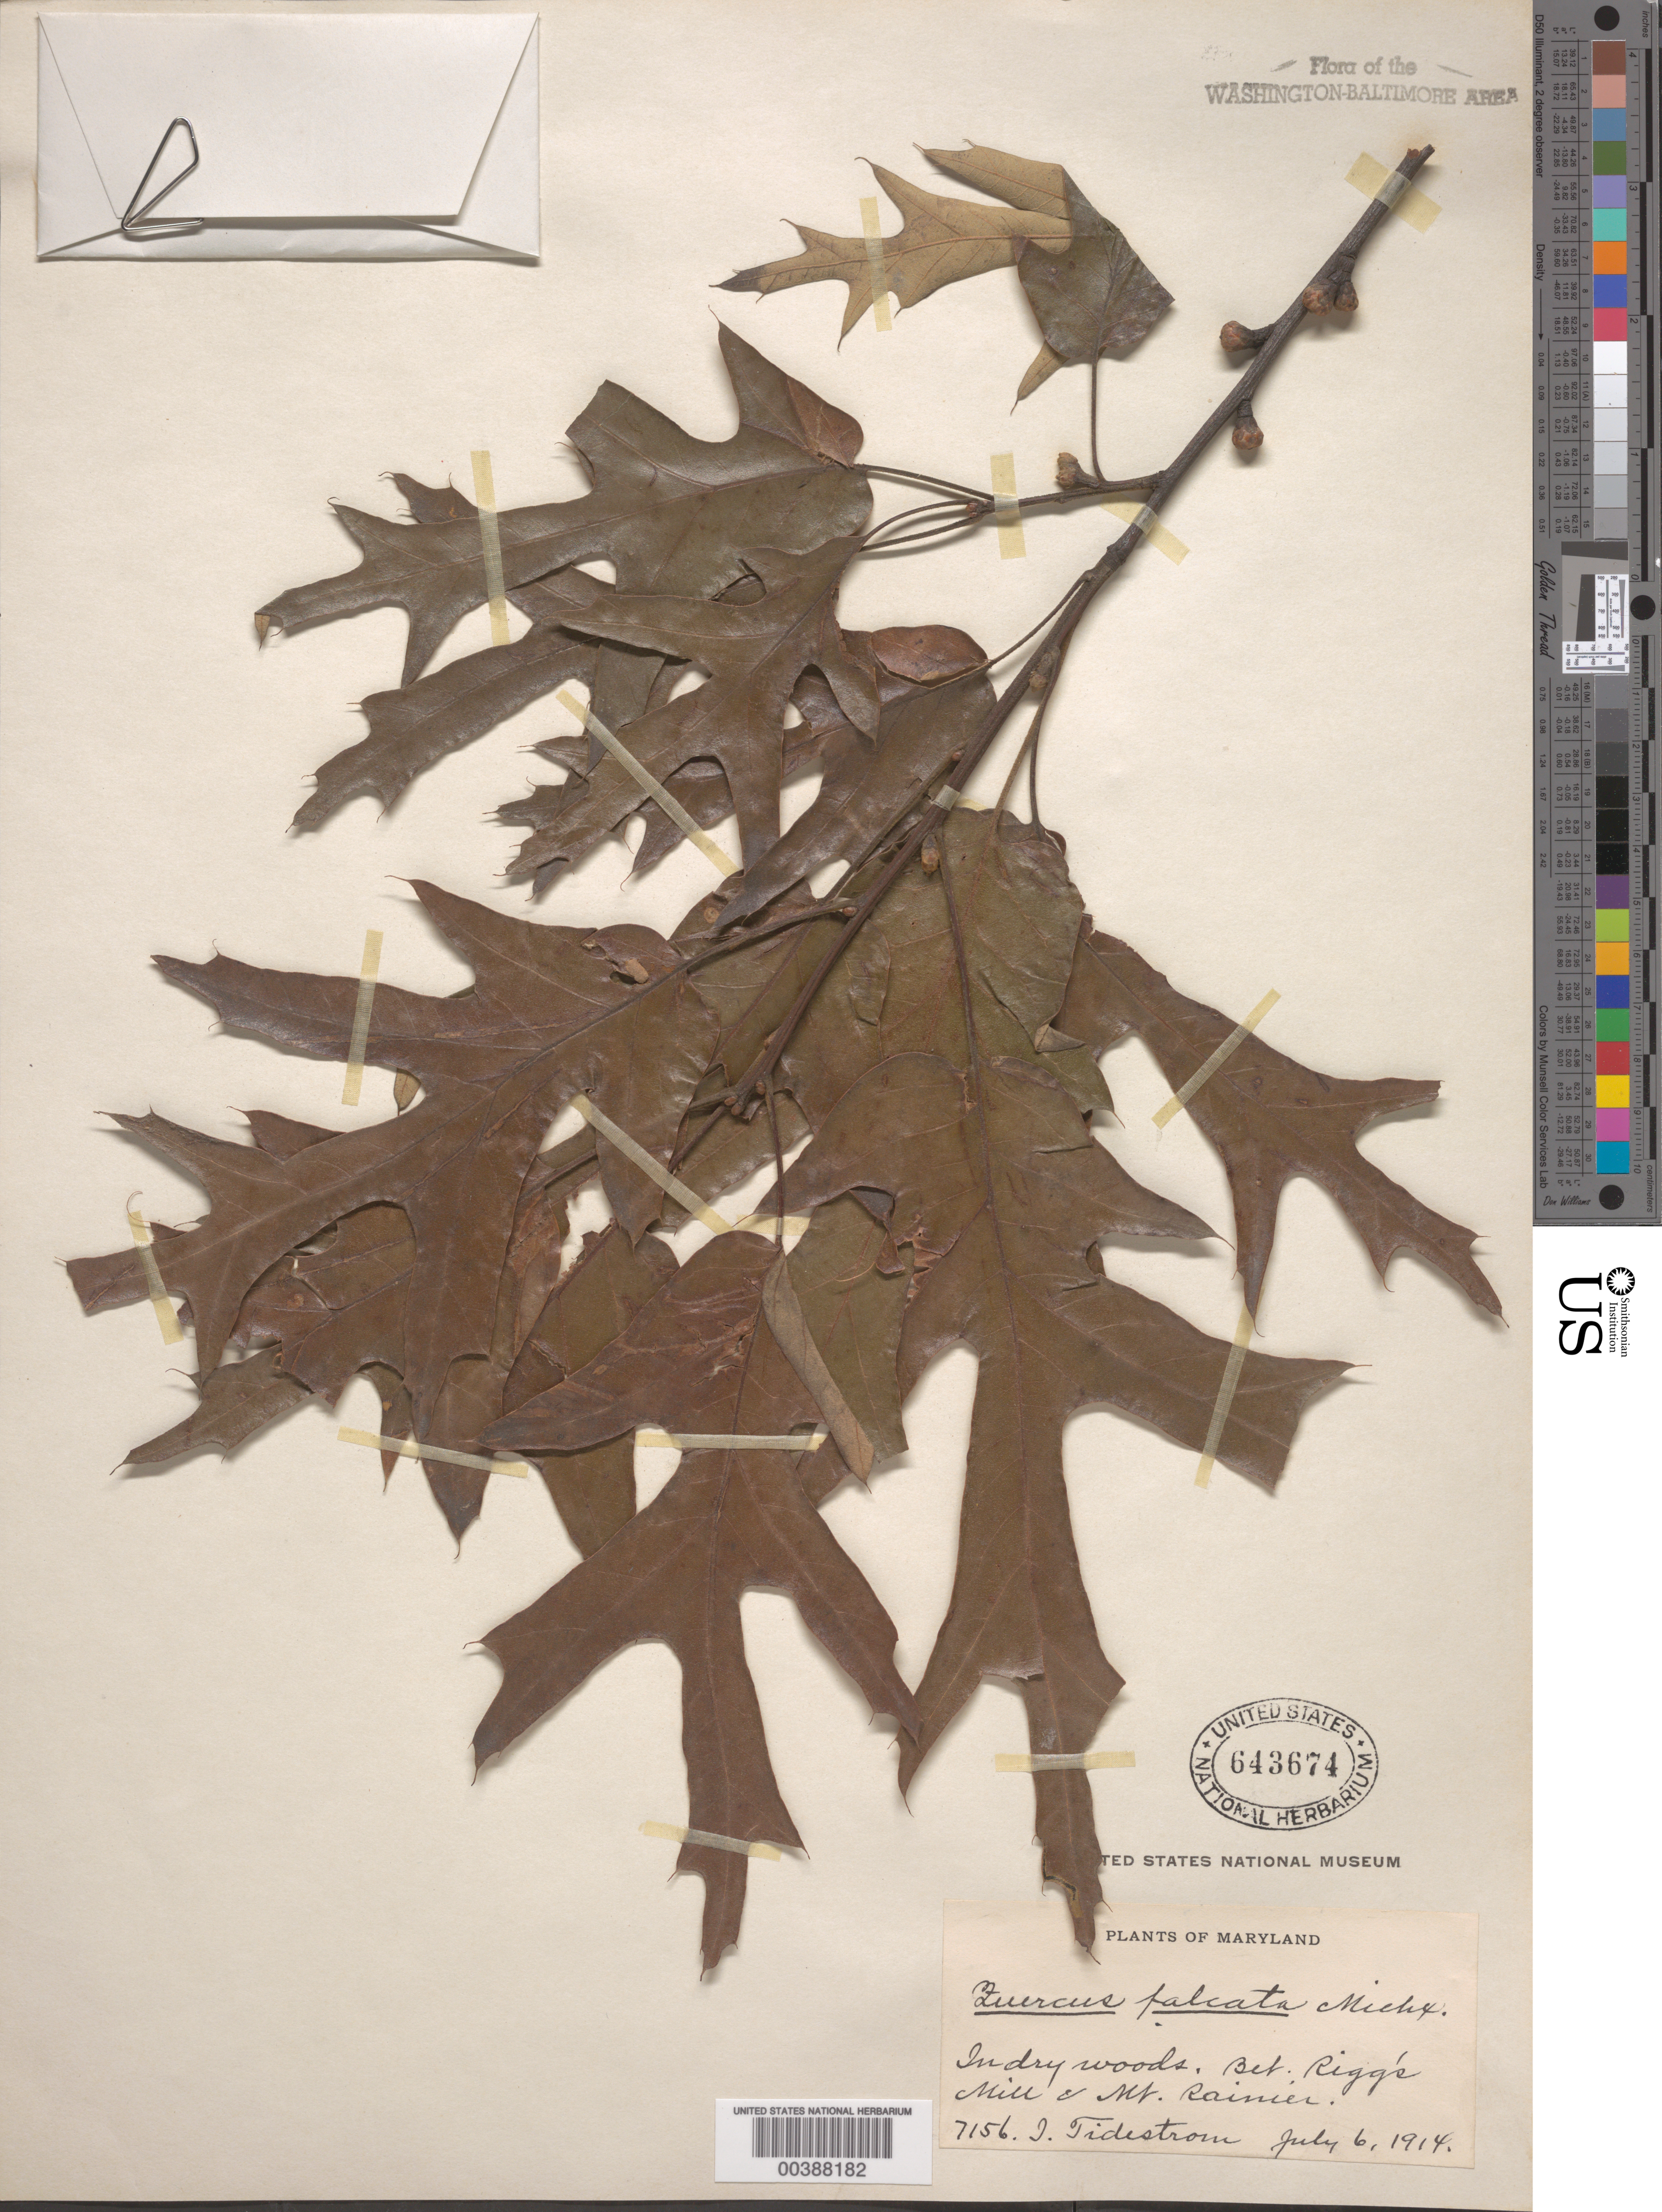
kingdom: Plantae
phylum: Tracheophyta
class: Magnoliopsida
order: Fagales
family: Fagaceae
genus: Quercus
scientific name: Quercus falcata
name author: Michx.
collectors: I. F. Tidestrom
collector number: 7156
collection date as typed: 06 Jul 1914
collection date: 1914-07-06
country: United States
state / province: Maryland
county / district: Prince George's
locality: Between Riggs Mill and Mount Rainier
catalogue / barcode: US 643674